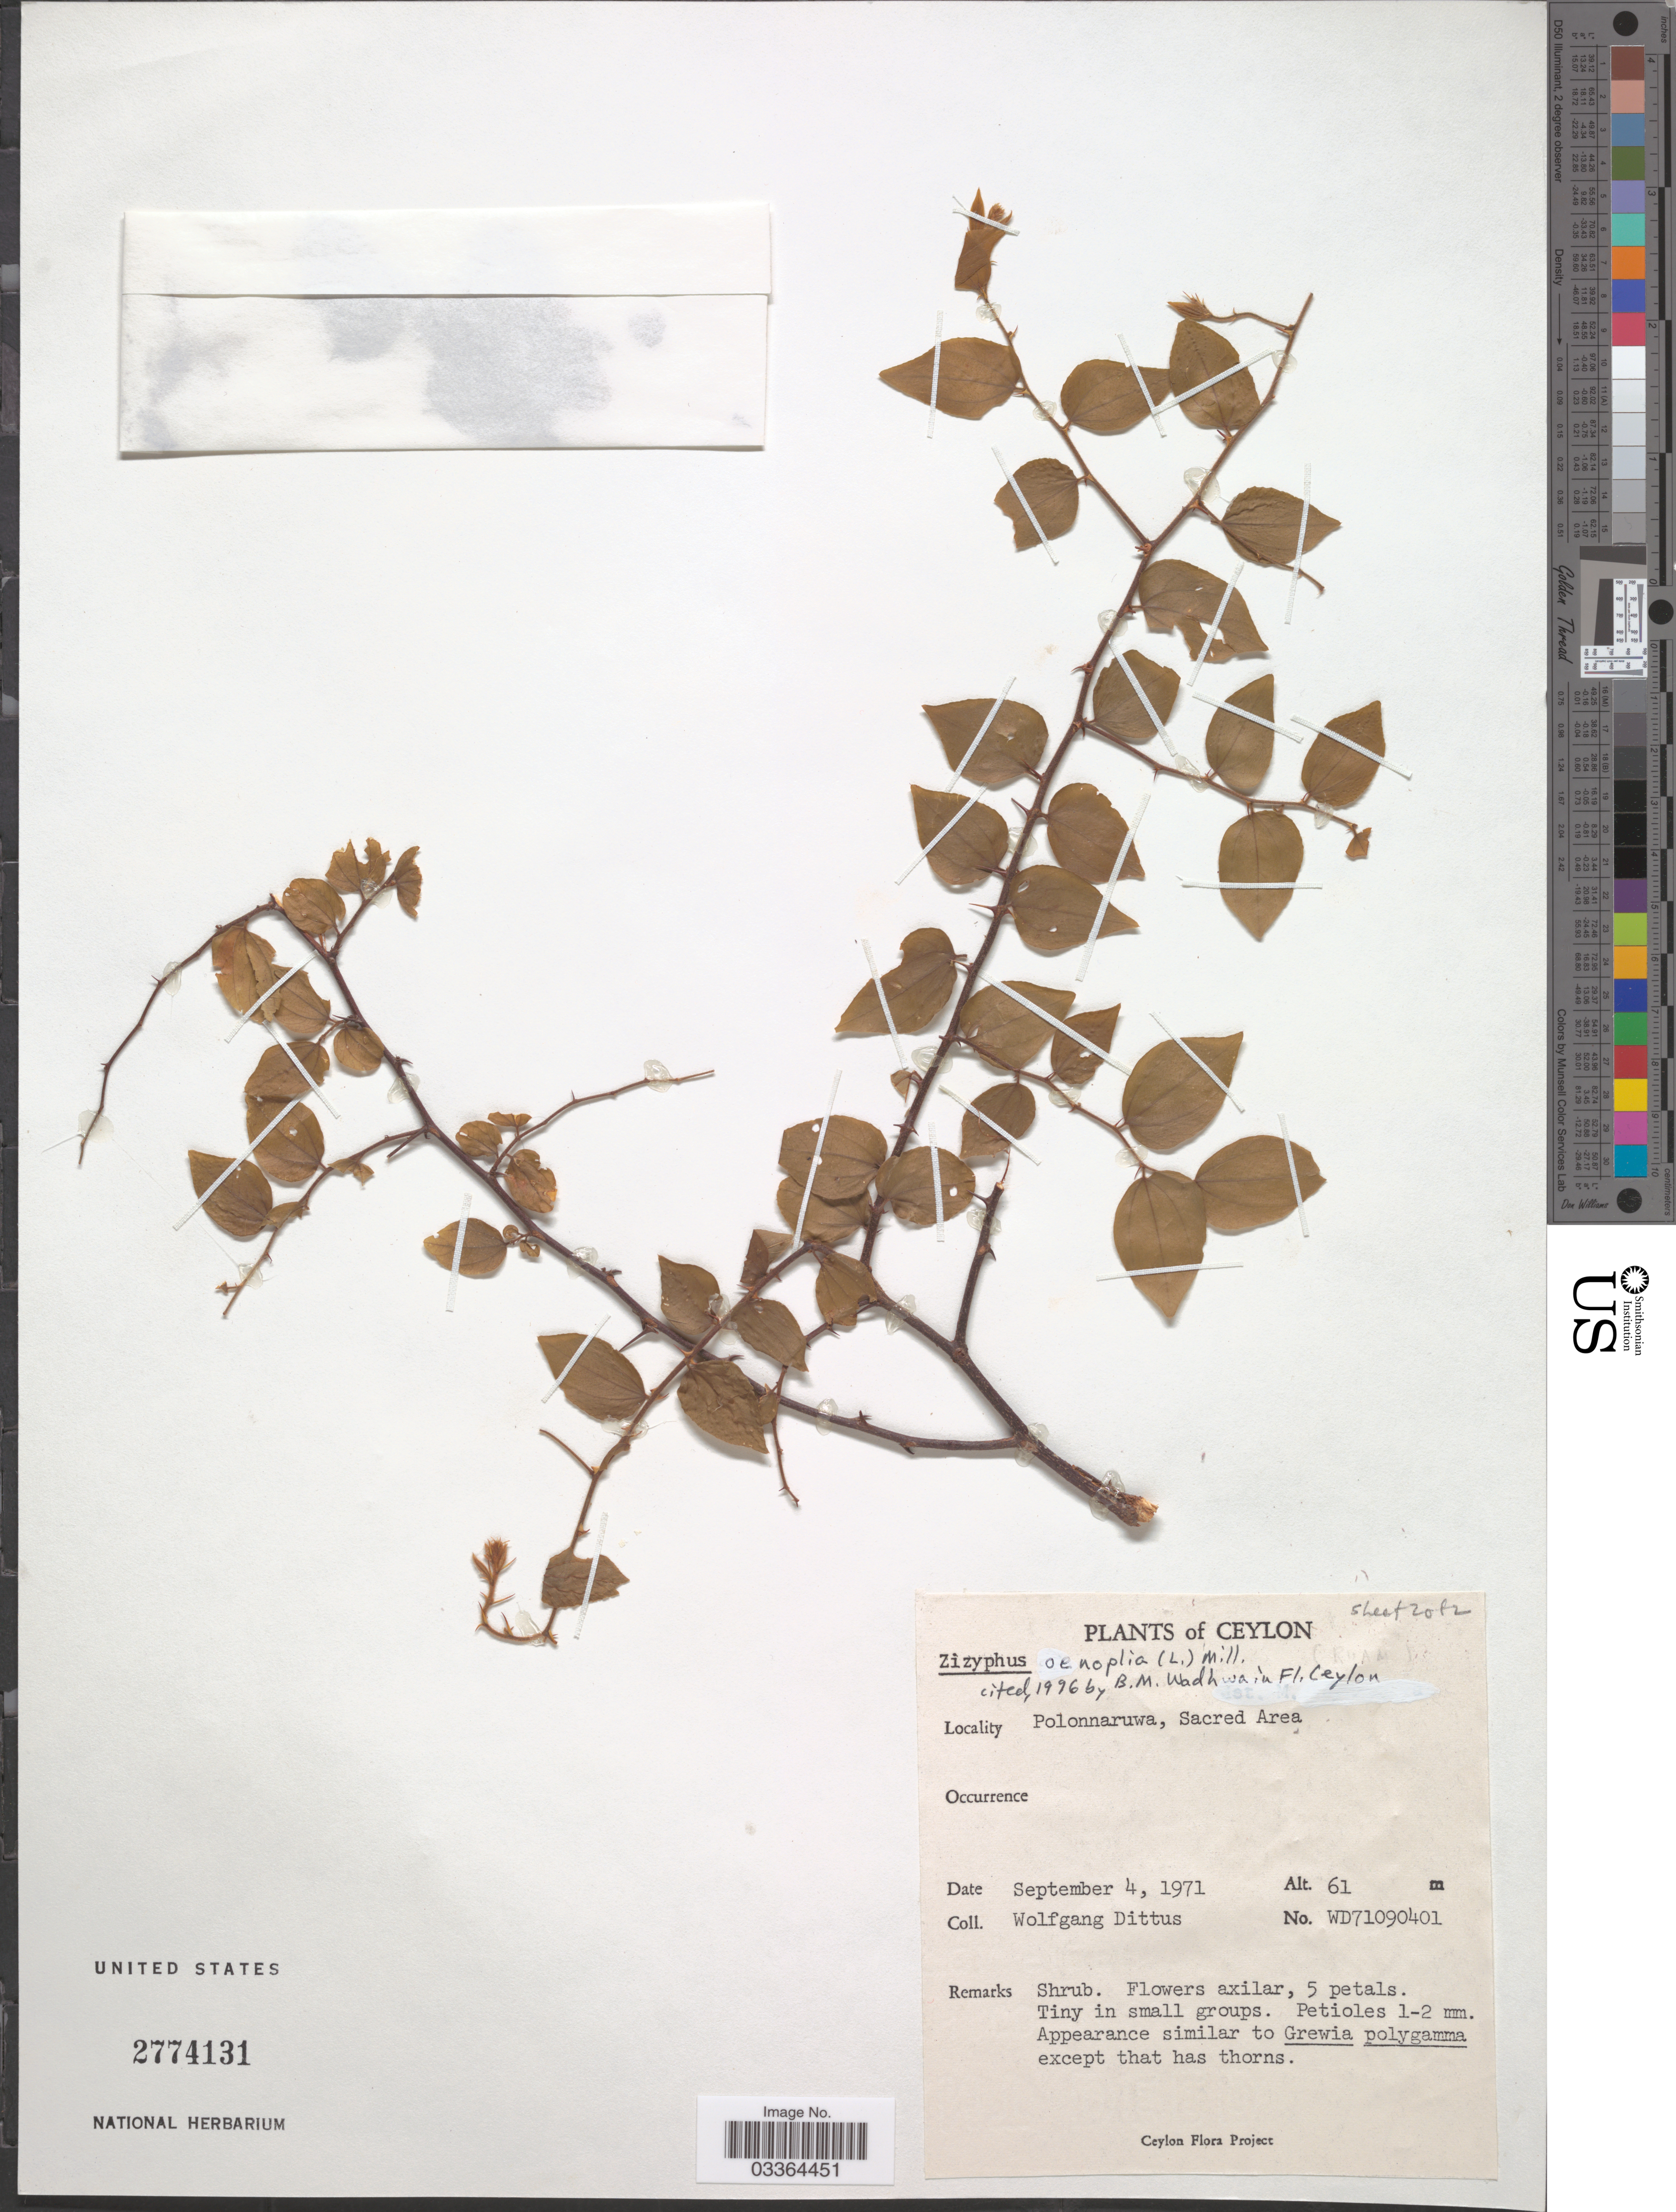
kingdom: Plantae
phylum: Tracheophyta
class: Magnoliopsida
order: Rosales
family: Rhamnaceae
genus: Ziziphus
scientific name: Ziziphus oenopolia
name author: (L.) Mill.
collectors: W. Dittus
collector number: WD71090401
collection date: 1971-09-04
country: Sri Lanka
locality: Ceylon. Polonnaruwa, Sacred Area.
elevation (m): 61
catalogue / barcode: US 2774131